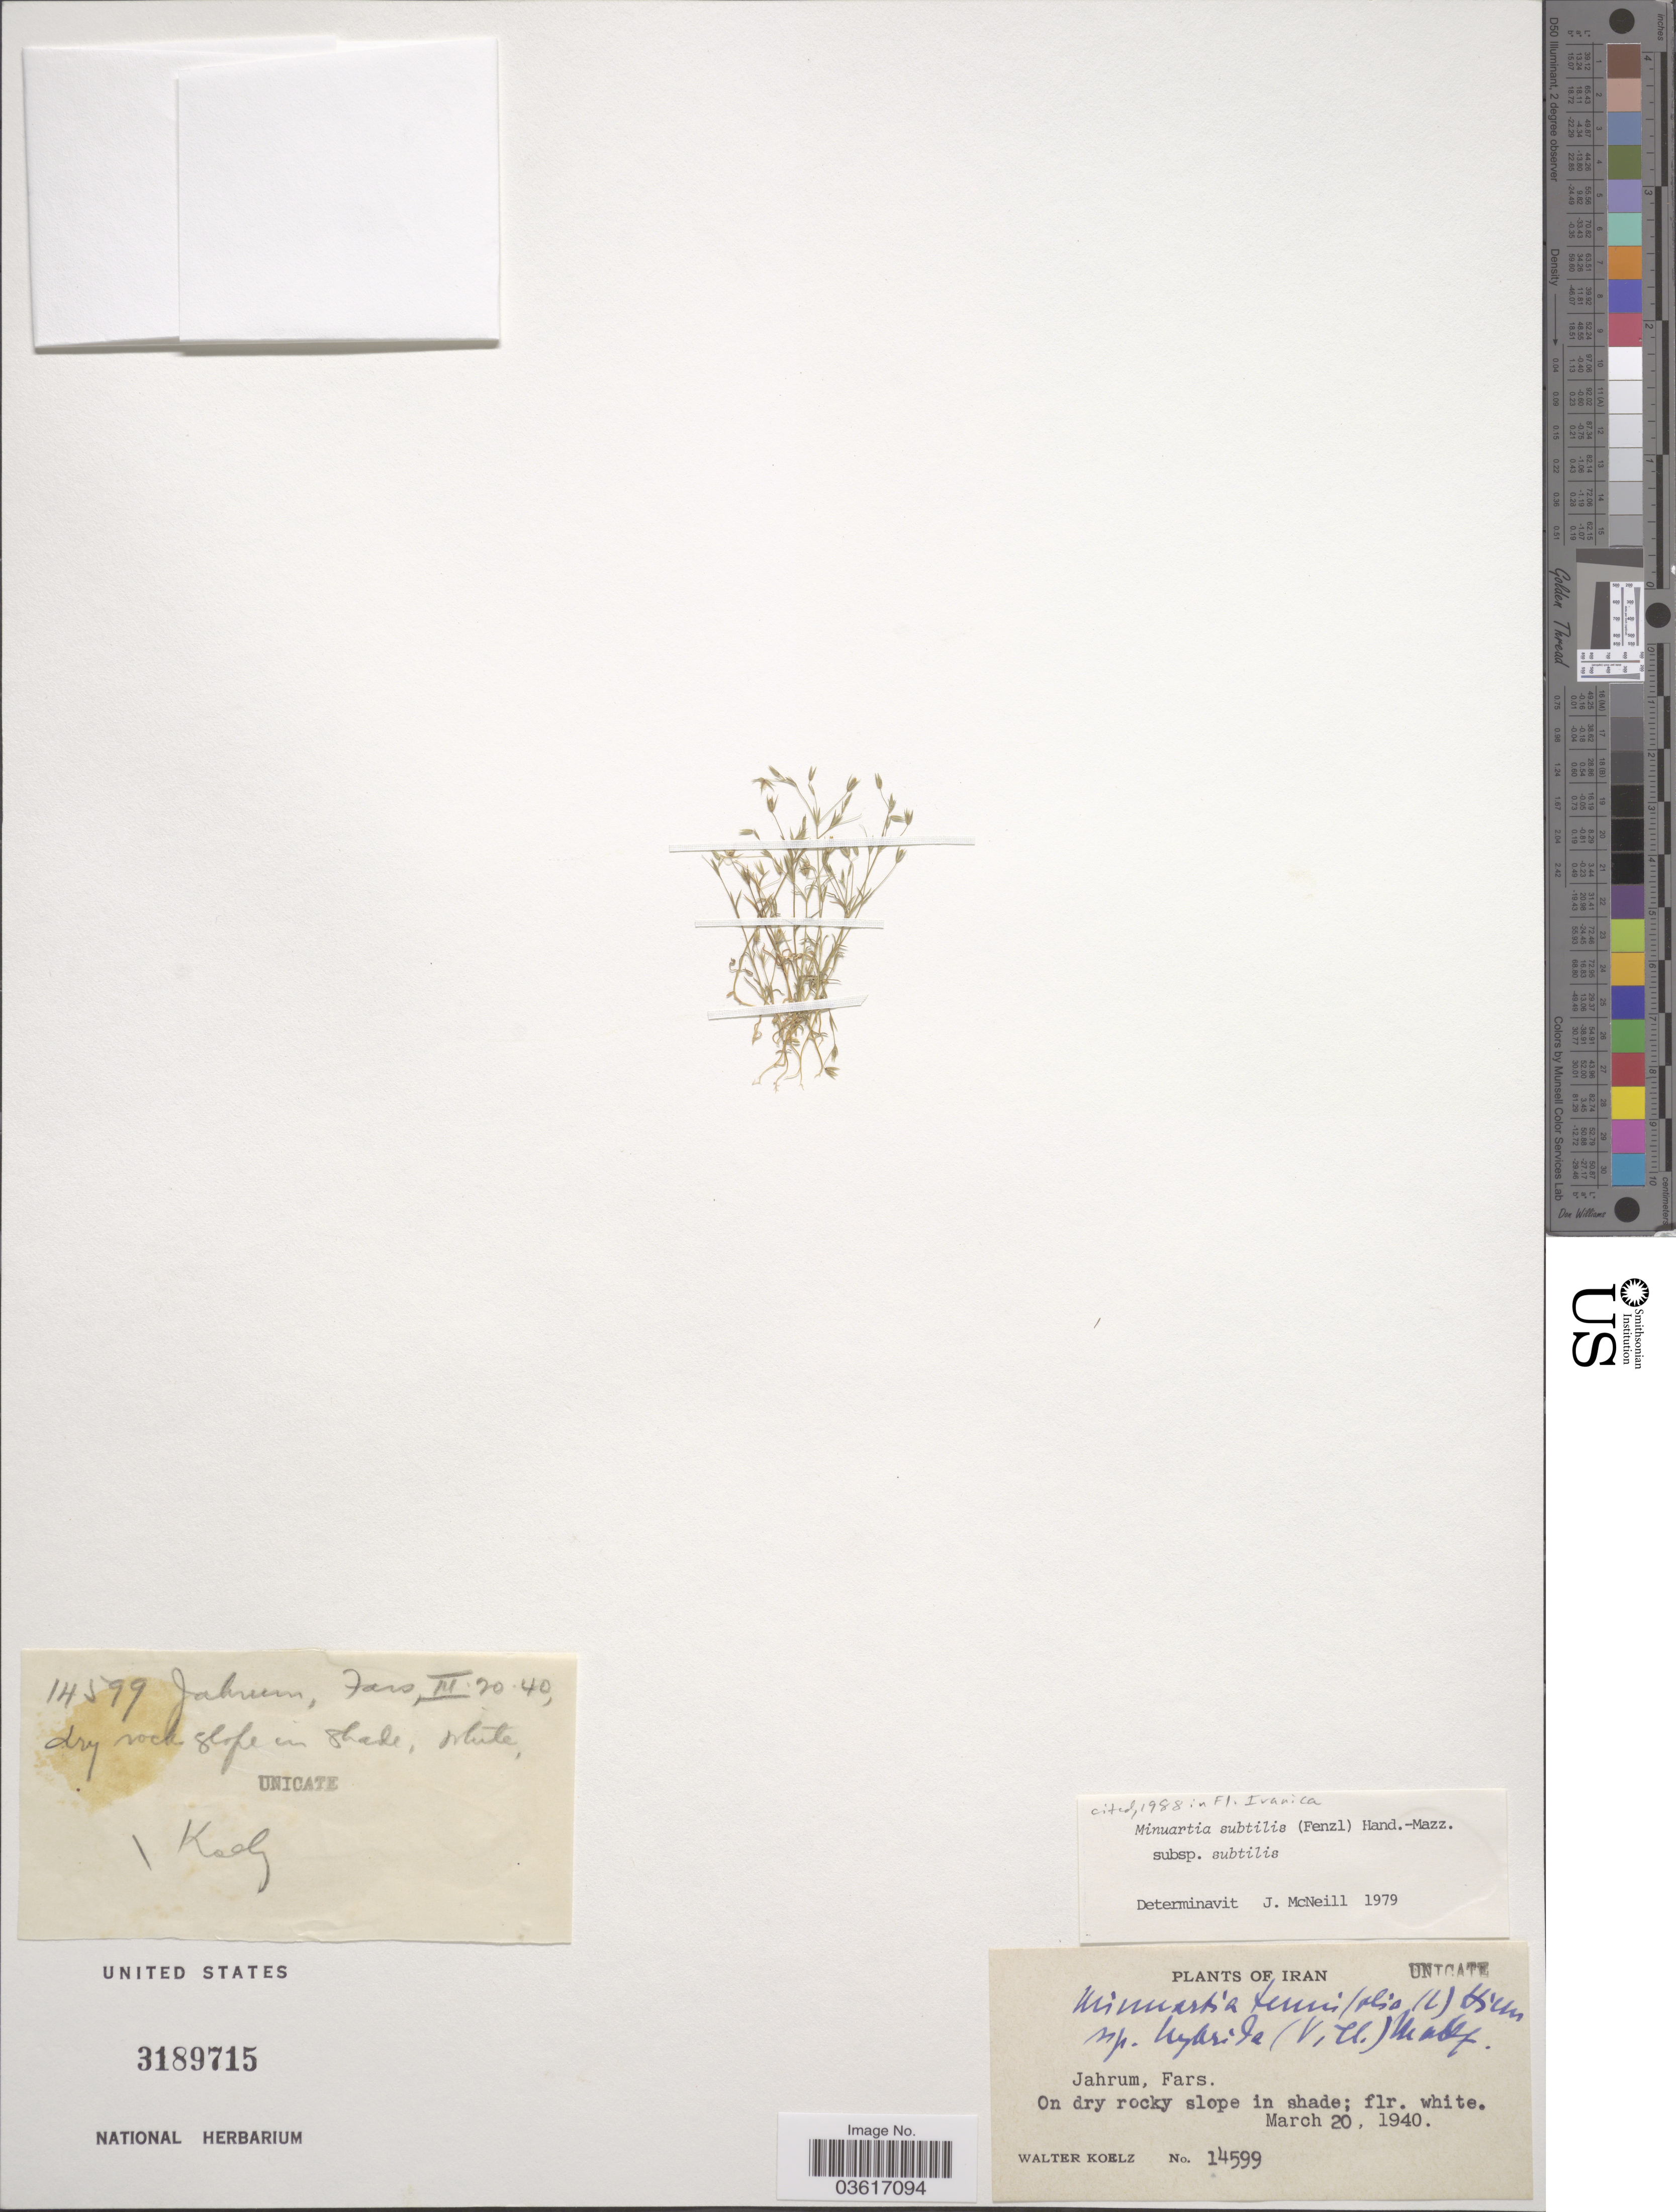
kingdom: Plantae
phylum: Tracheophyta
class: Magnoliopsida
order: Caryophyllales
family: Caryophyllaceae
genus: Minuartia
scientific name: Minuartia subtilis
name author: Hand.-Mazz.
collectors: W. N. Koelz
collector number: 14599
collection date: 1940-03-20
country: Iran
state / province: Fars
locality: Jahrum.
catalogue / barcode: US 3189715